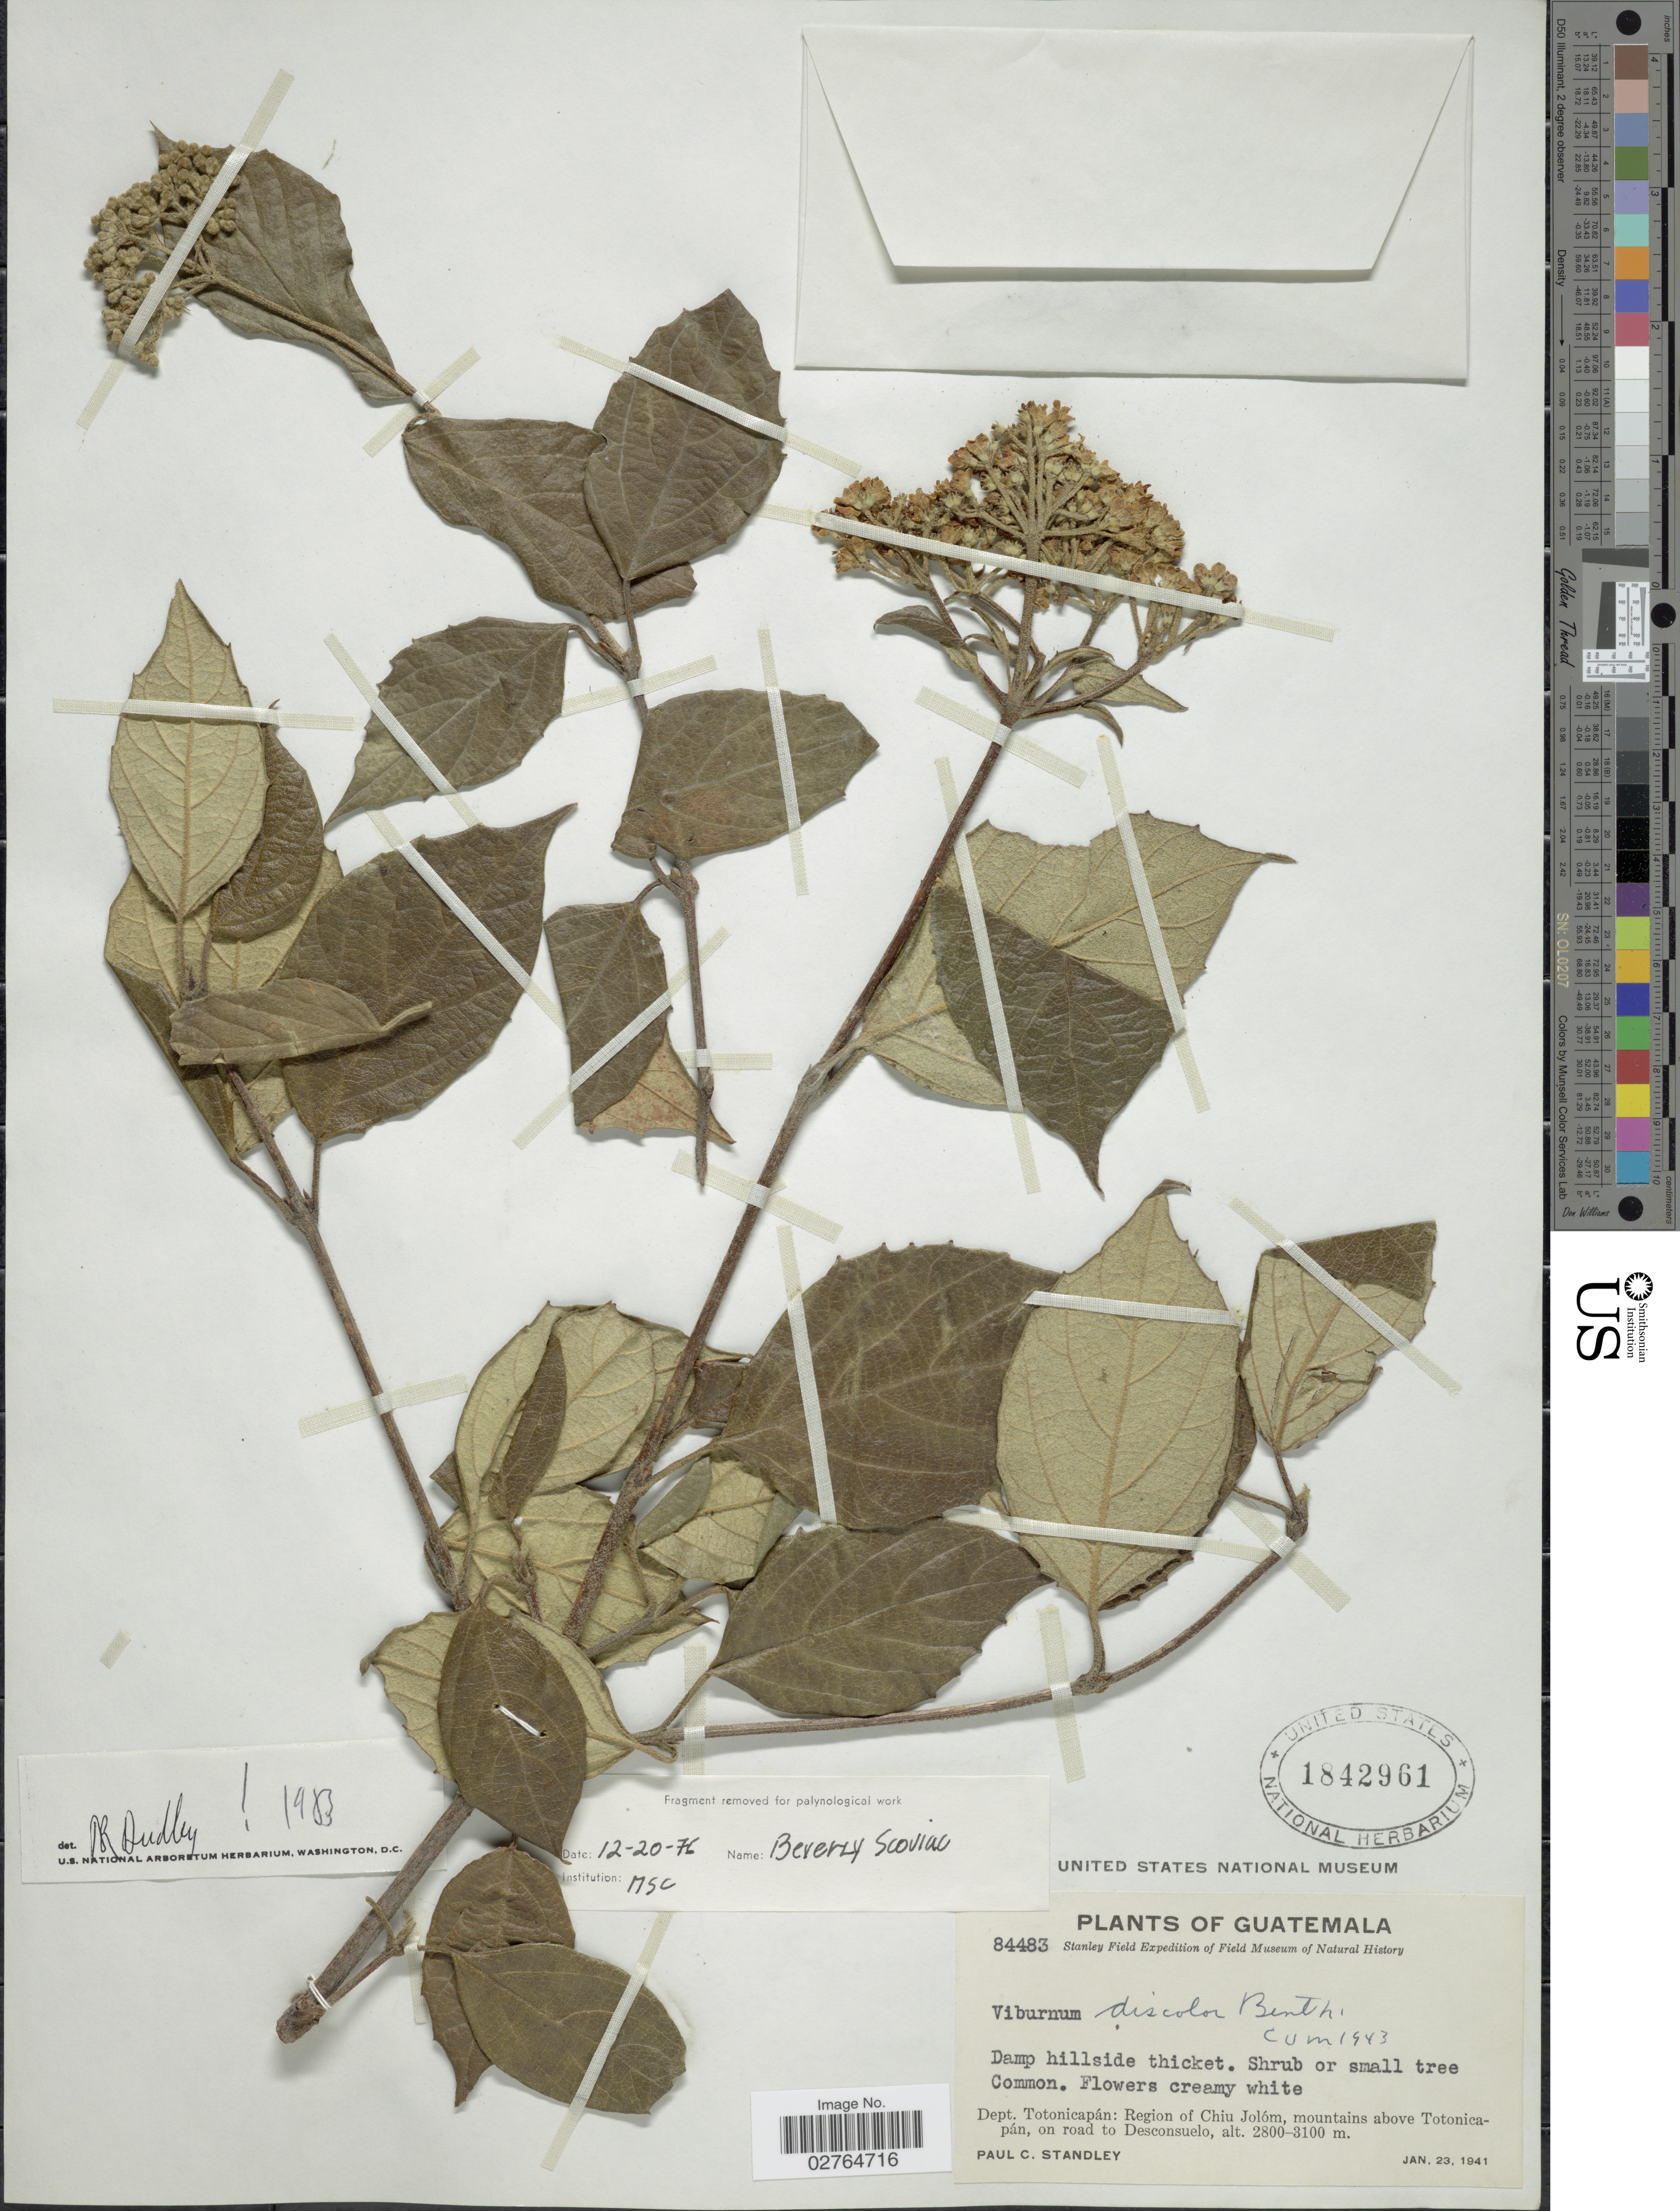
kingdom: Plantae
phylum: Tracheophyta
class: Magnoliopsida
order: Dipsacales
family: Viburnaceae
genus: Viburnum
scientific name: Viburnum discolor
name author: Benth.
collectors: P. C. Standley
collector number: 84483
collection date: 1941-01-23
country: Guatemala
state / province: Totonicapan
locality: Dept. Totonicapán: Region of Chiu Jolóm, mountains above Totonicapán, on road to Desconsuelo.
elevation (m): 2800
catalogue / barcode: US 1842961